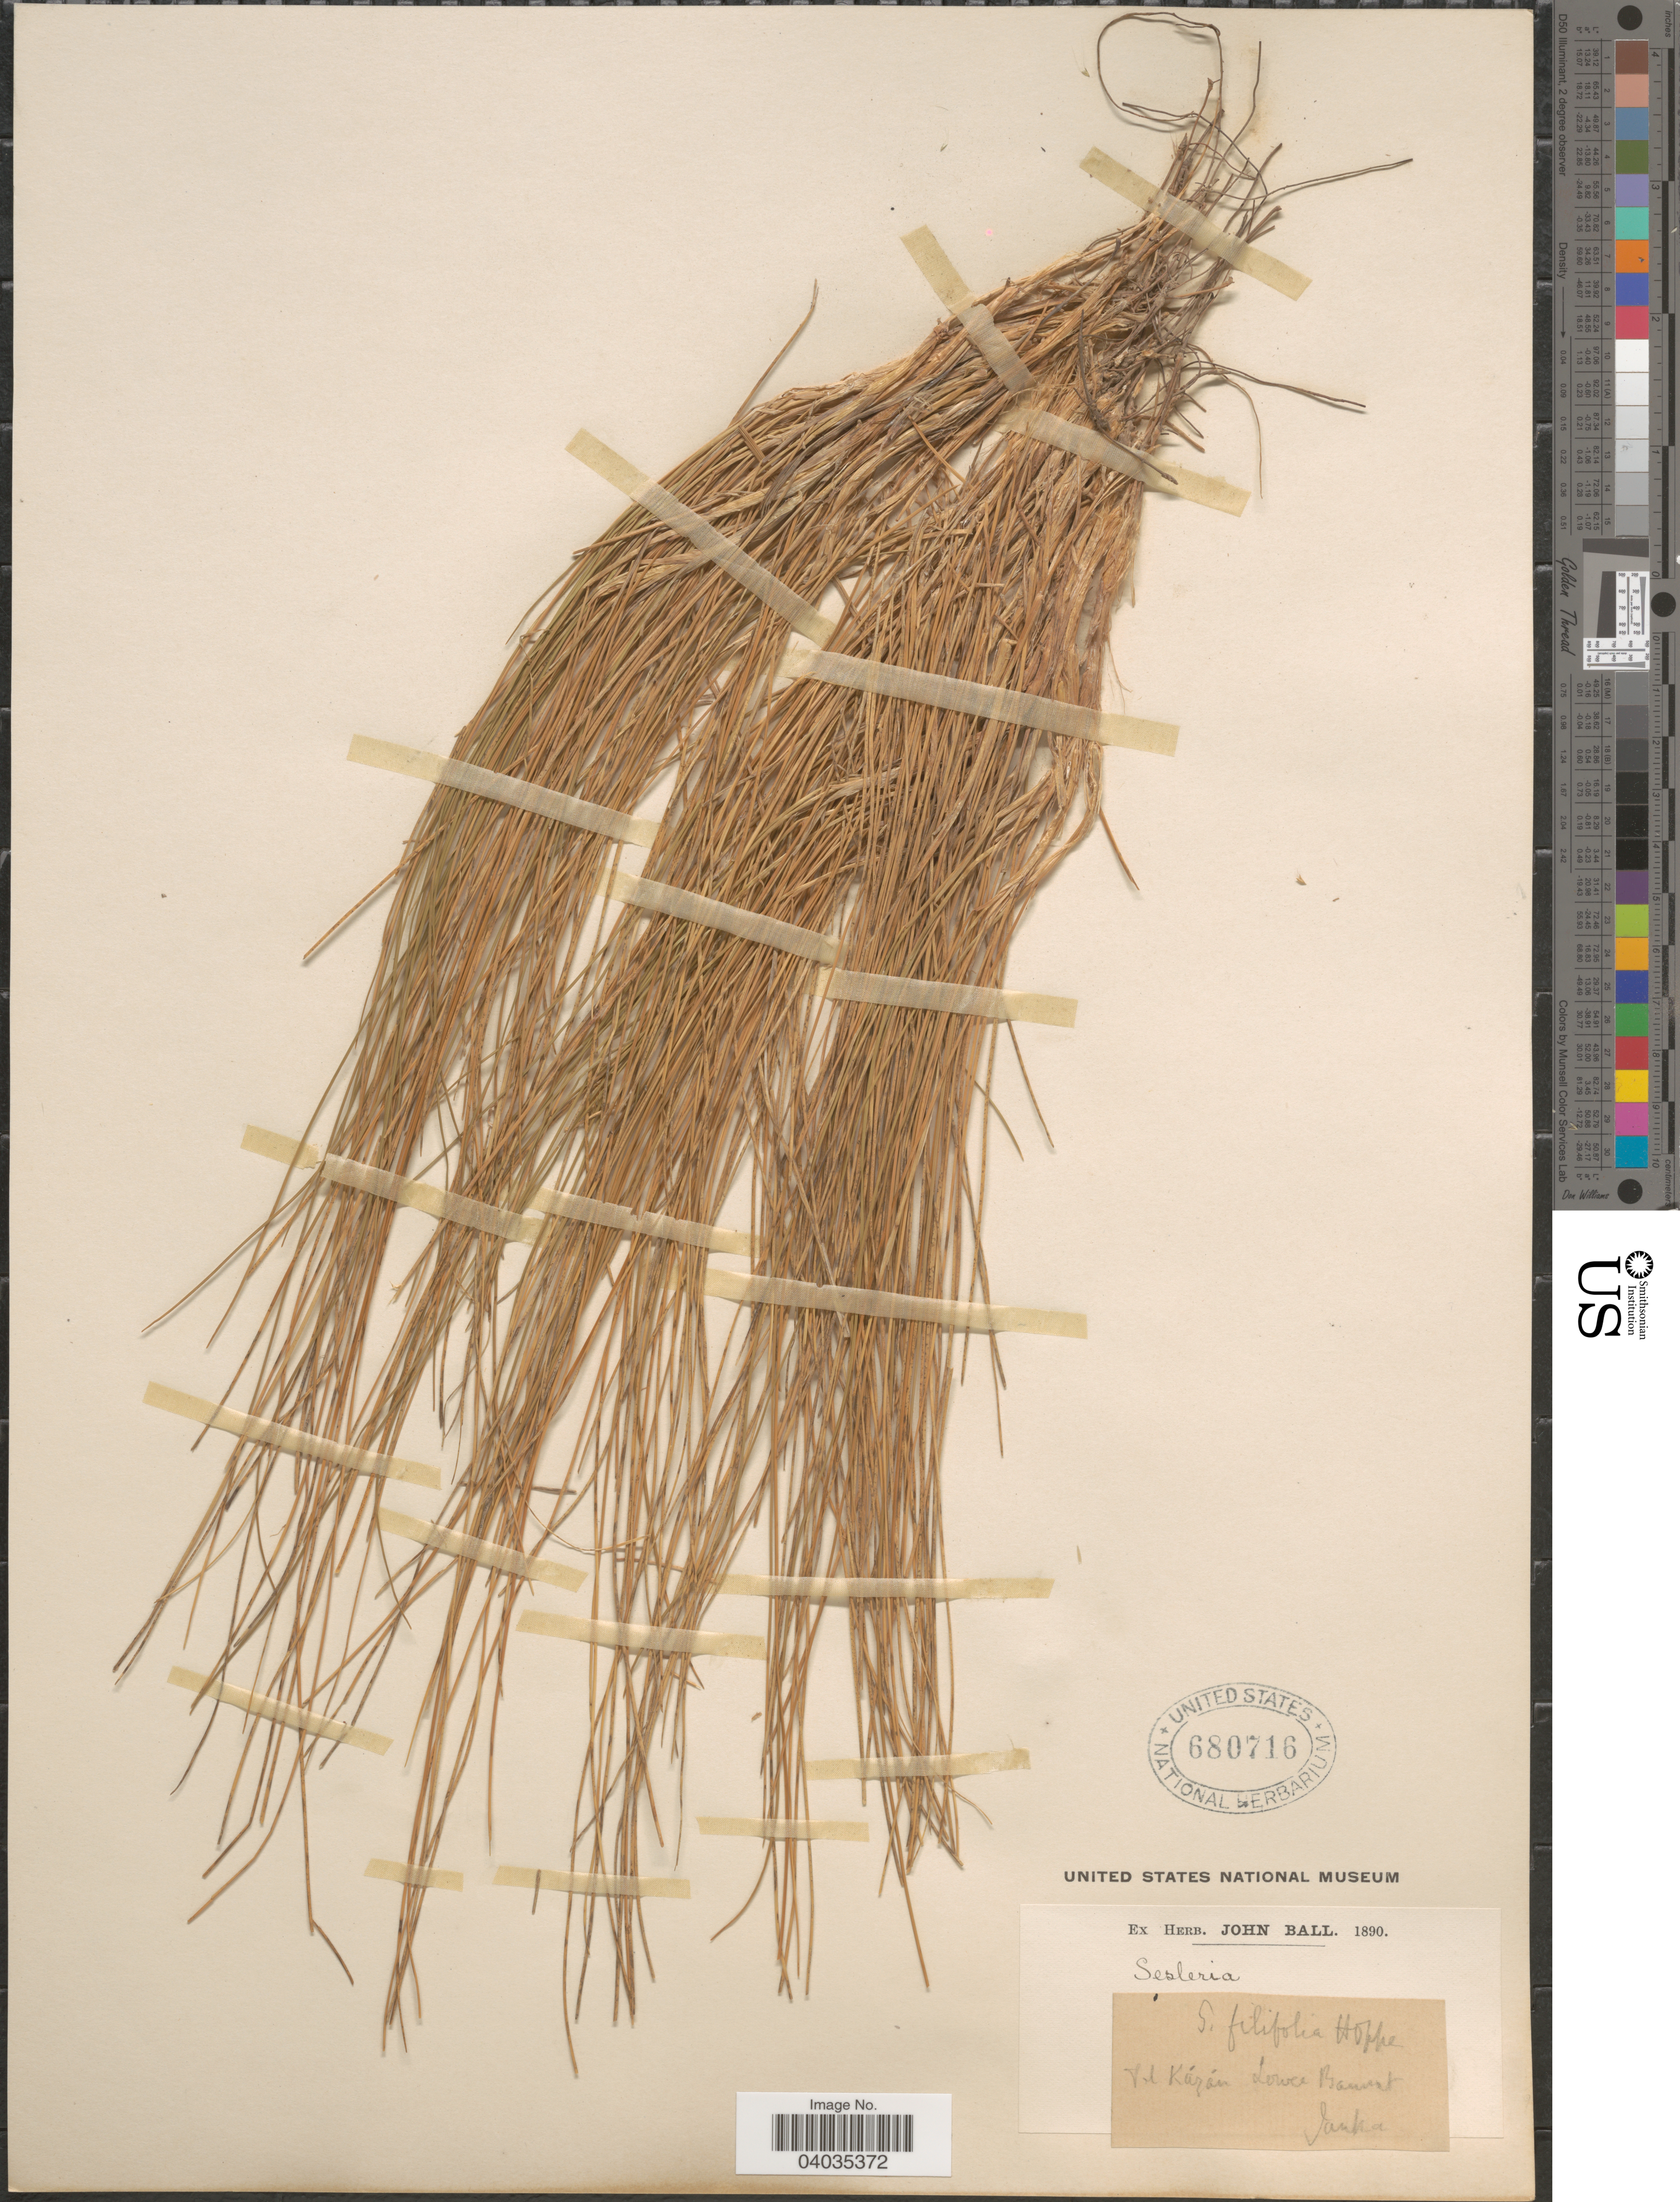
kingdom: Plantae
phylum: Tracheophyta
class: Liliopsida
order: Poales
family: Poaceae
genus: Sesleria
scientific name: Sesleria rigida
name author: Heuff. ex Rchb.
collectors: V. Janka von Bulcs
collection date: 1890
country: Romania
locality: Val. Kázán Lower Banaert. [interpreted]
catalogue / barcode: US 680716